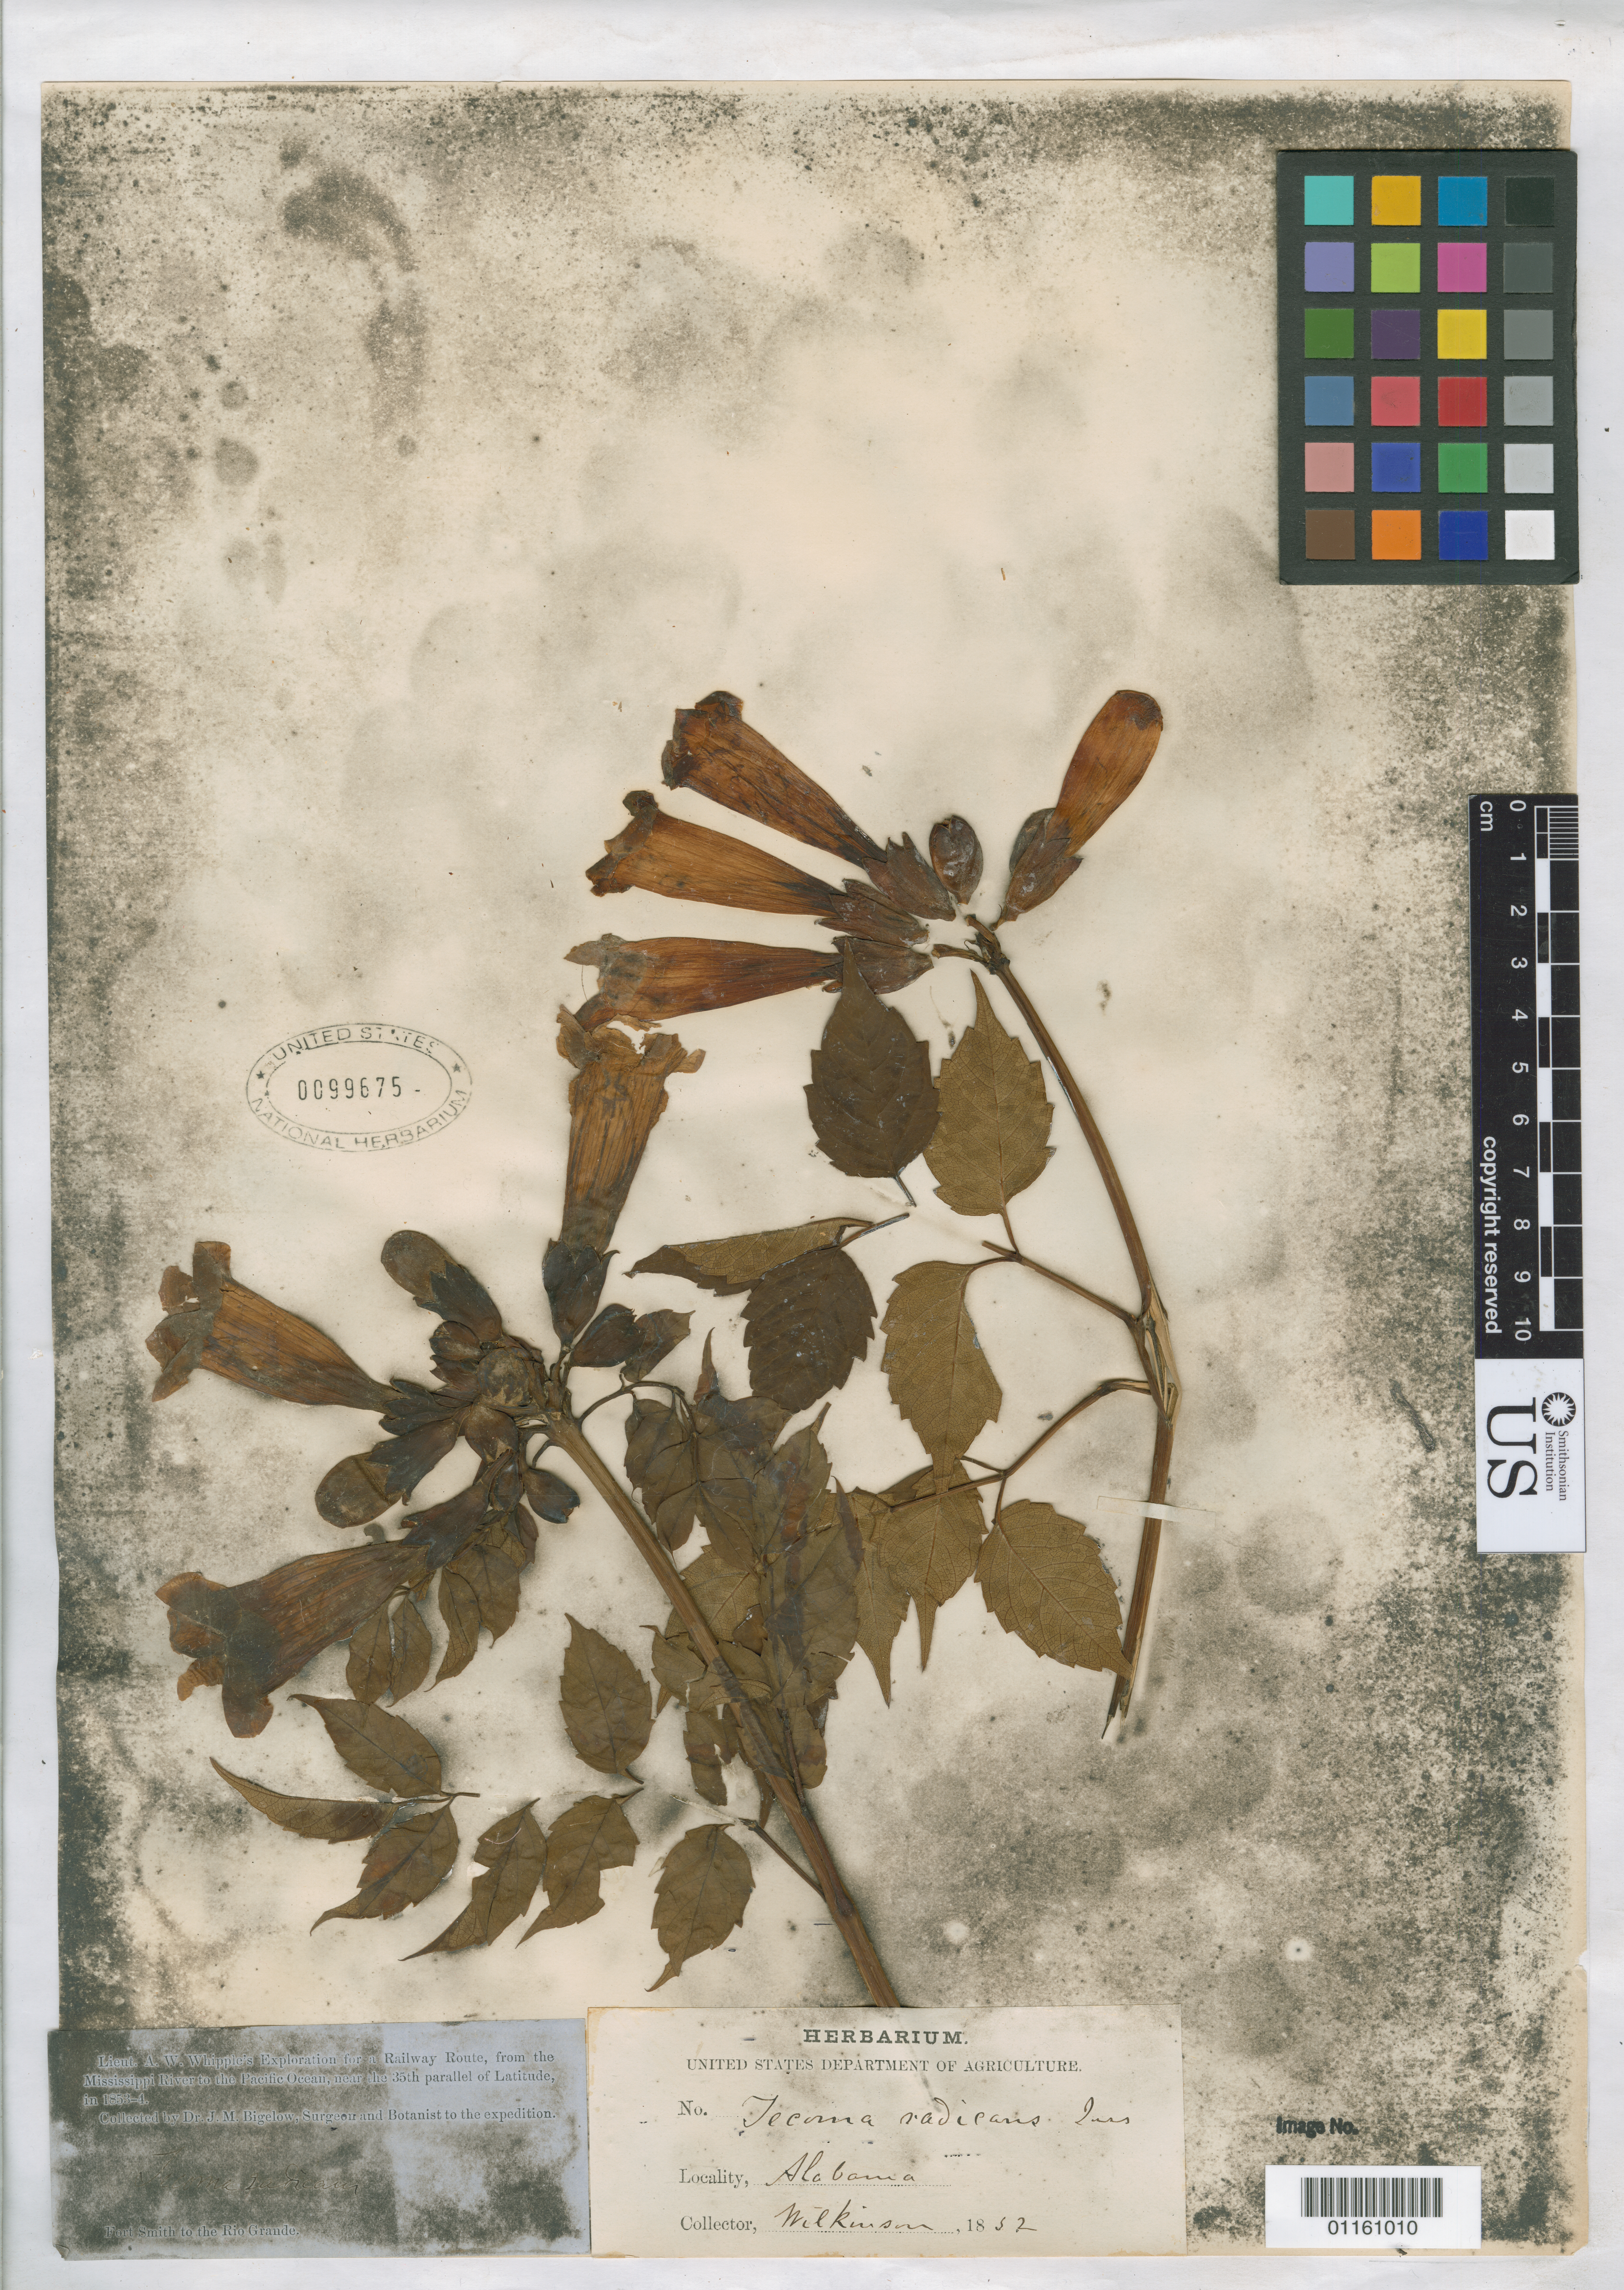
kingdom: Plantae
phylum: Tracheophyta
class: Magnoliopsida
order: Lamiales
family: Bignoniaceae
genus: Campsis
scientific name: Campsis radicans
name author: (L.) Seem.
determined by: Strong, Mark T., (BOT), Smithsonian Institution - National Museum of Natural History (UNITED STATES)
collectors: J. M. Bigelow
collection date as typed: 1853 to -- --- 1854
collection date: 1853/1854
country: United States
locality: Fort Smith to the Rio Grande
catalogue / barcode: US 99675